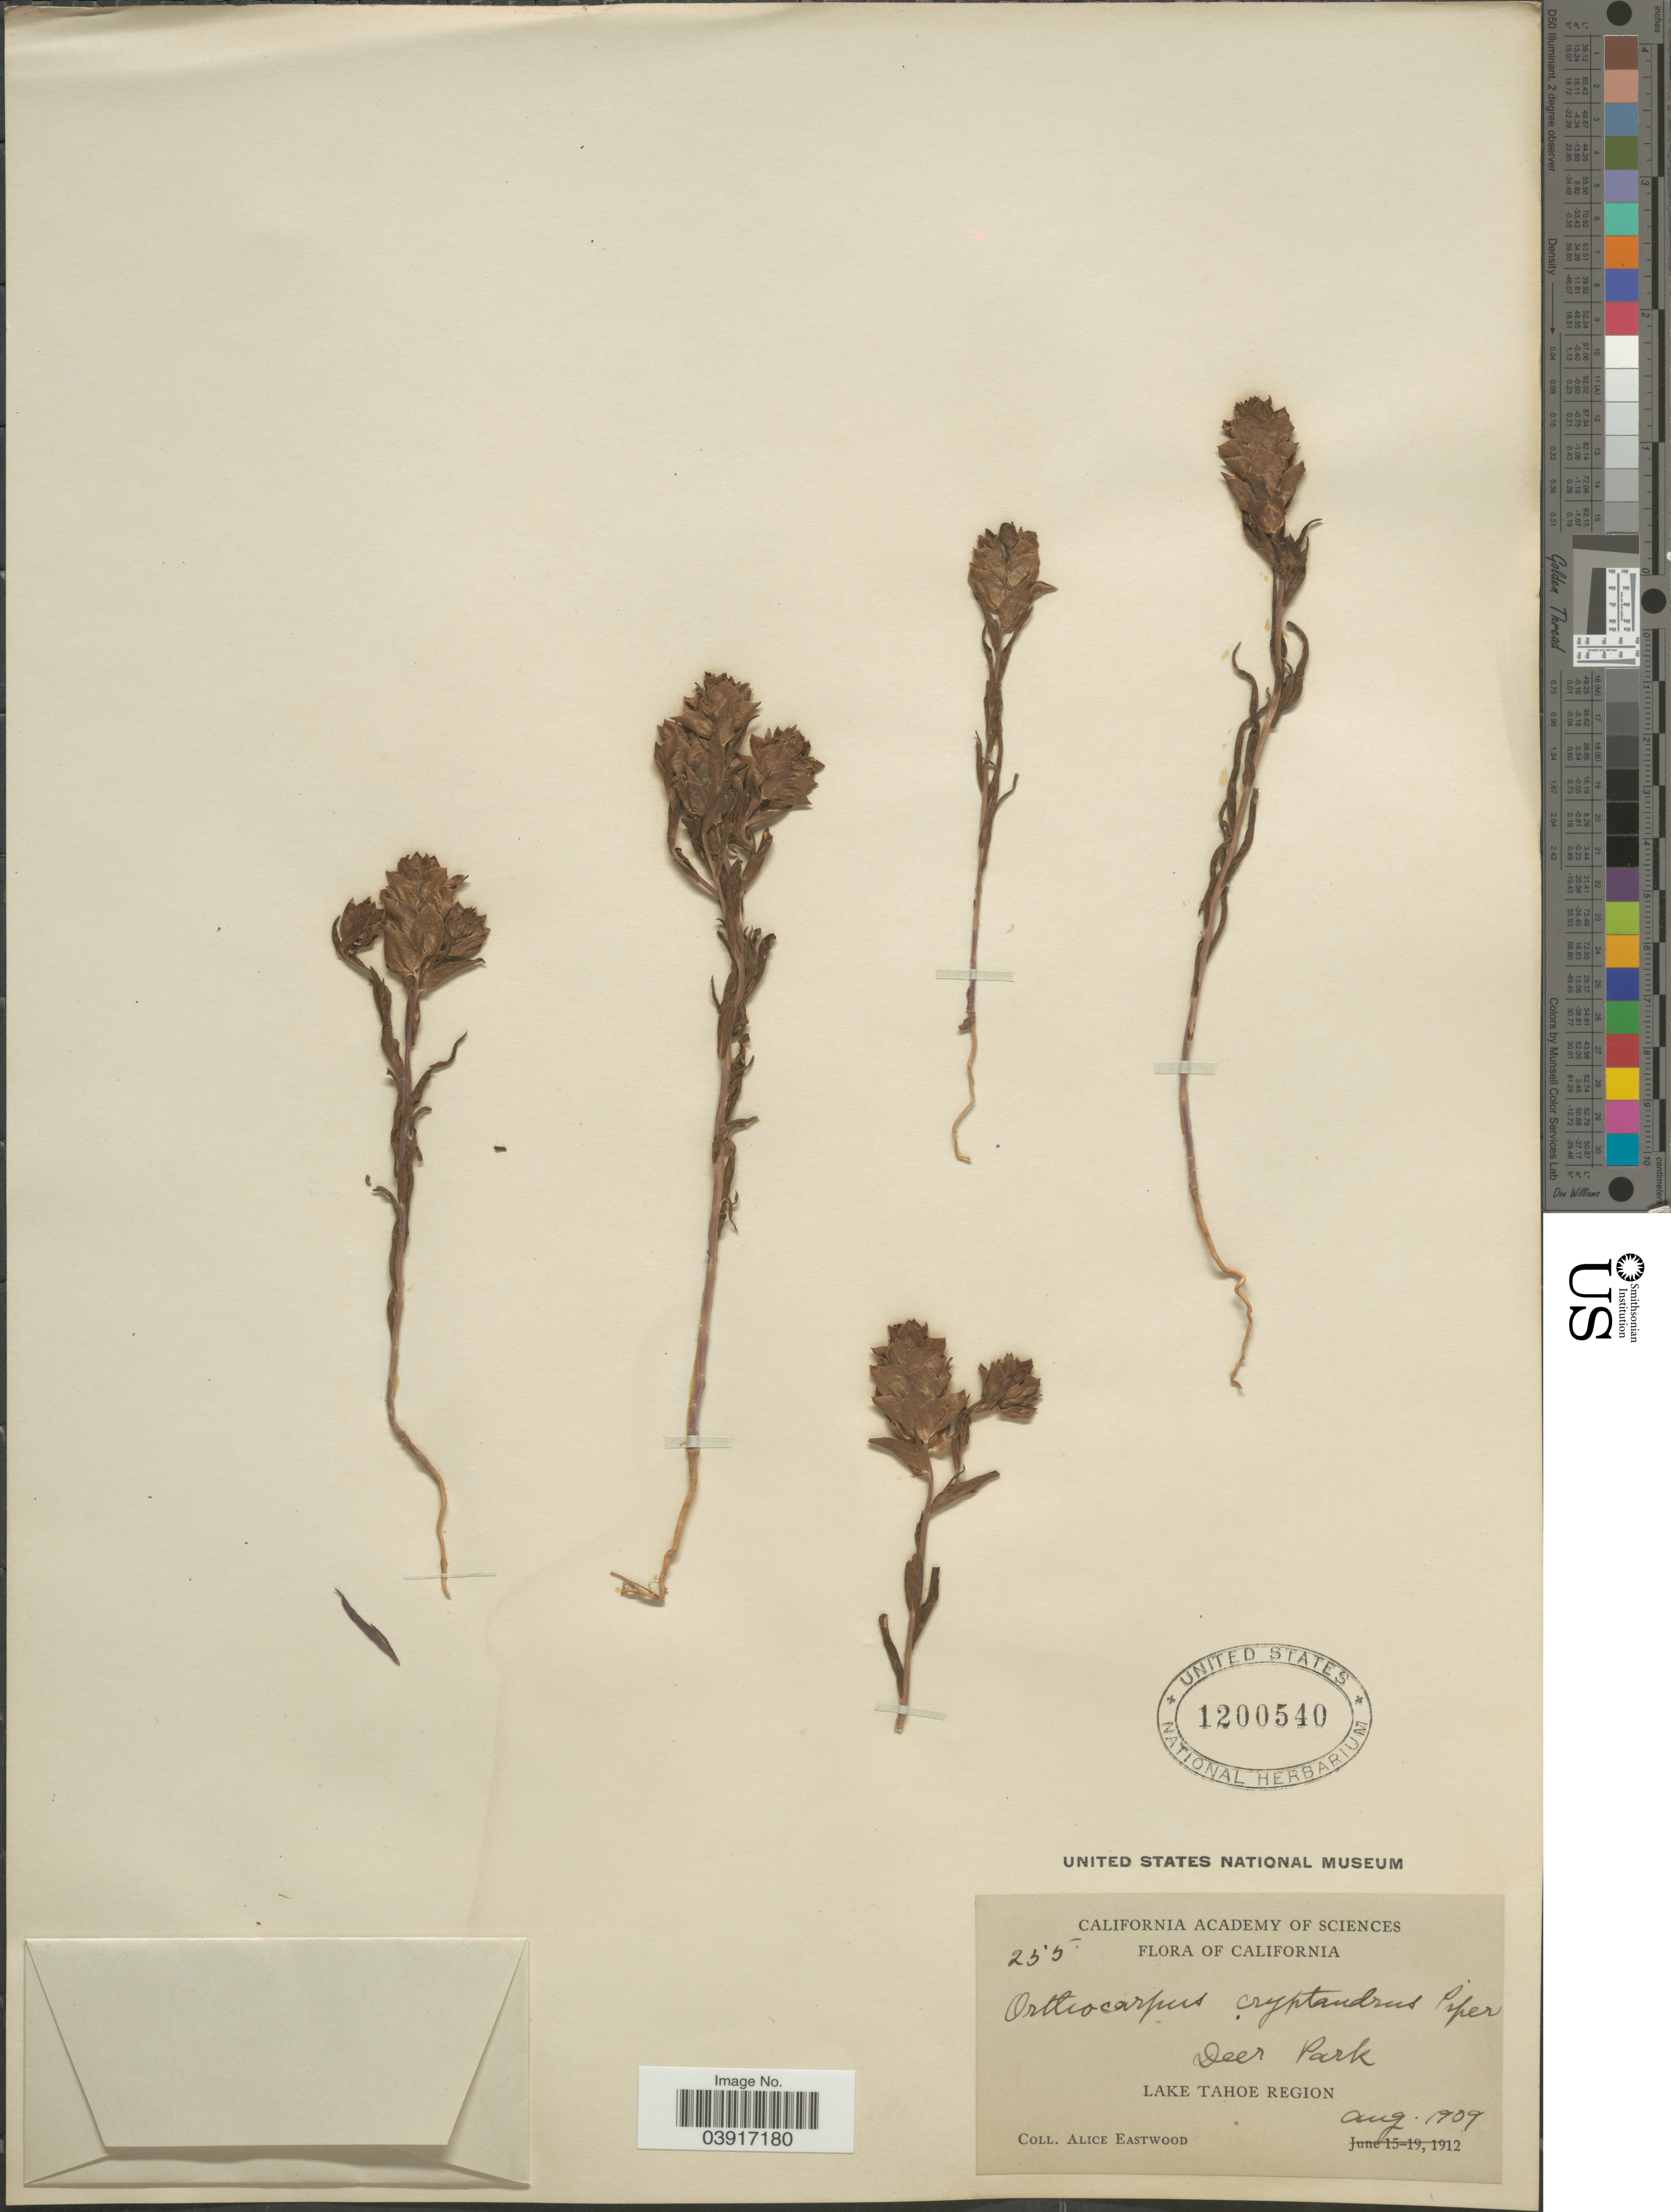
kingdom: Plantae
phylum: Tracheophyta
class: Magnoliopsida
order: Lamiales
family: Orobanchaceae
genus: Orthocarpus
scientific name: Orthocarpus copelandii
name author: Eastw.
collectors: A. Eastwood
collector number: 255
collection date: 1909-08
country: United States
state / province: California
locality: Deer Park. Lake Tahoe Region.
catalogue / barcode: US 1200540